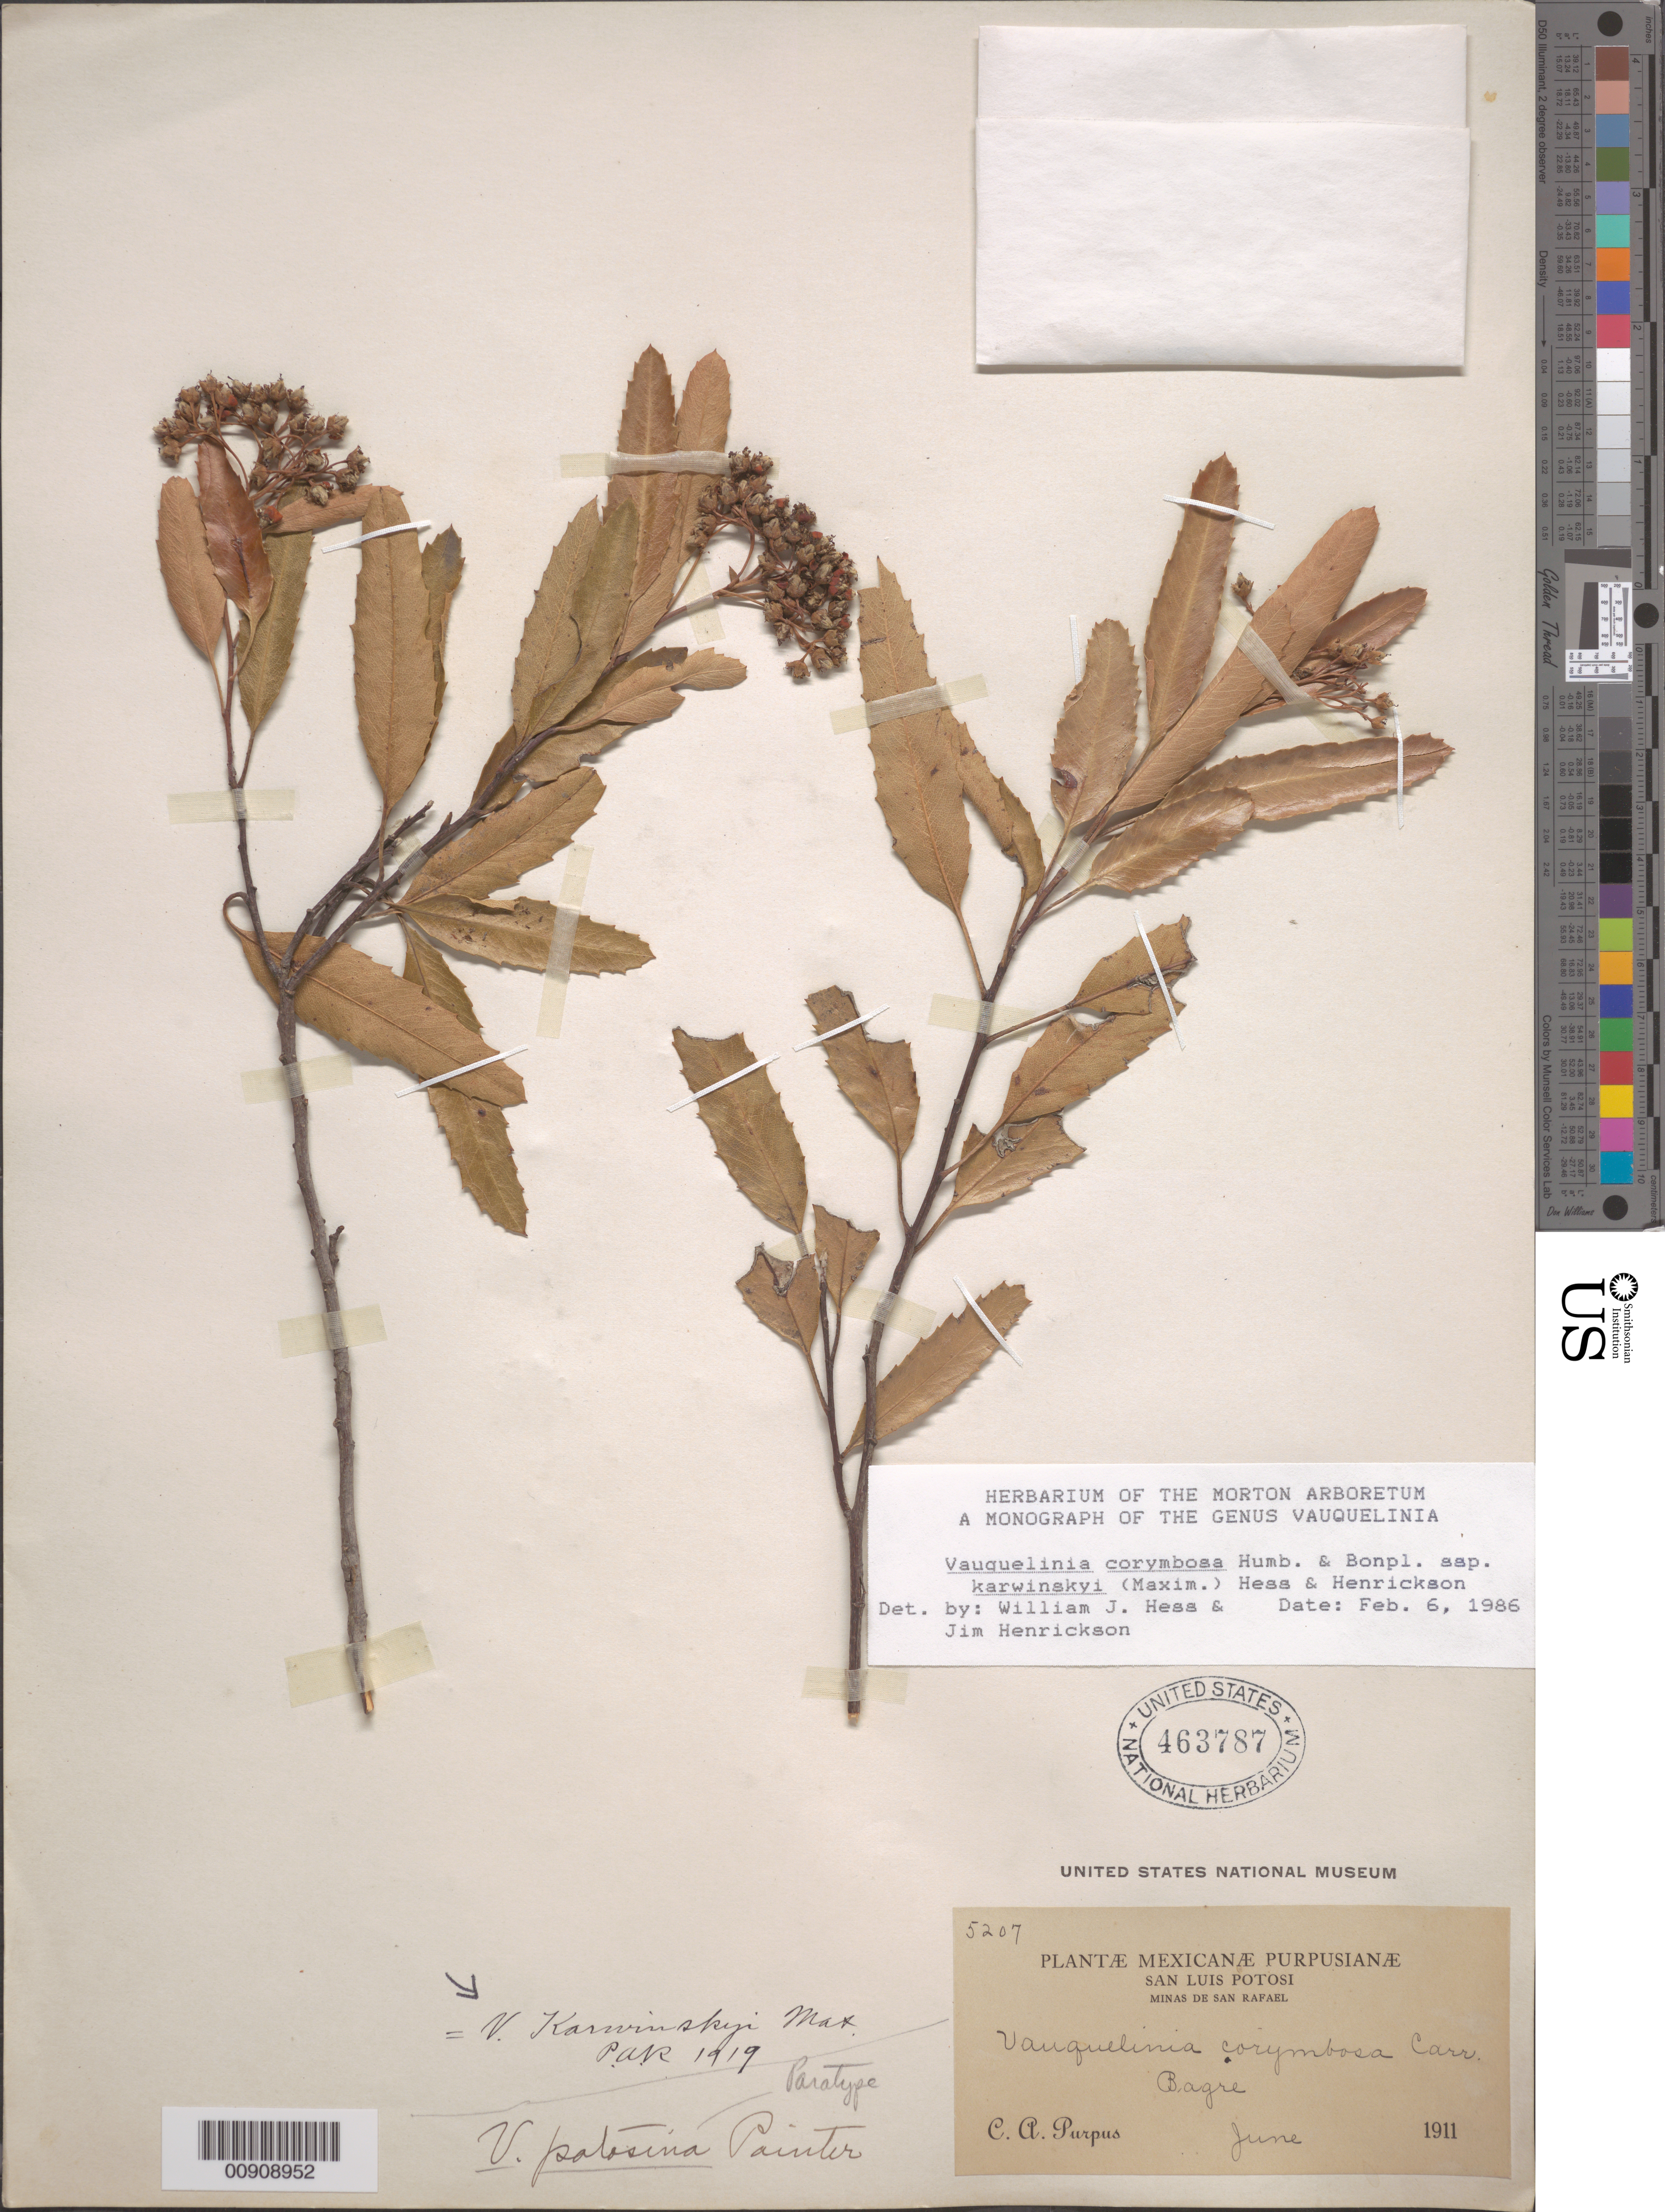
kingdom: Plantae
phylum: Tracheophyta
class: Magnoliopsida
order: Rosales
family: Rosaceae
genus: Vauquelinia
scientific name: Vauquelinia corymbosa subsp. karwinskyi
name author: (Maxim.) W.J. Hess & Henrickson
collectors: C. A. Purpus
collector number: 5207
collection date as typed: Jun 1911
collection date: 1911-06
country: Mexico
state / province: San Luis Potosí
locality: Bagre. Minas de San Rafael, San Luis Potosí.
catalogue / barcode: US 463787